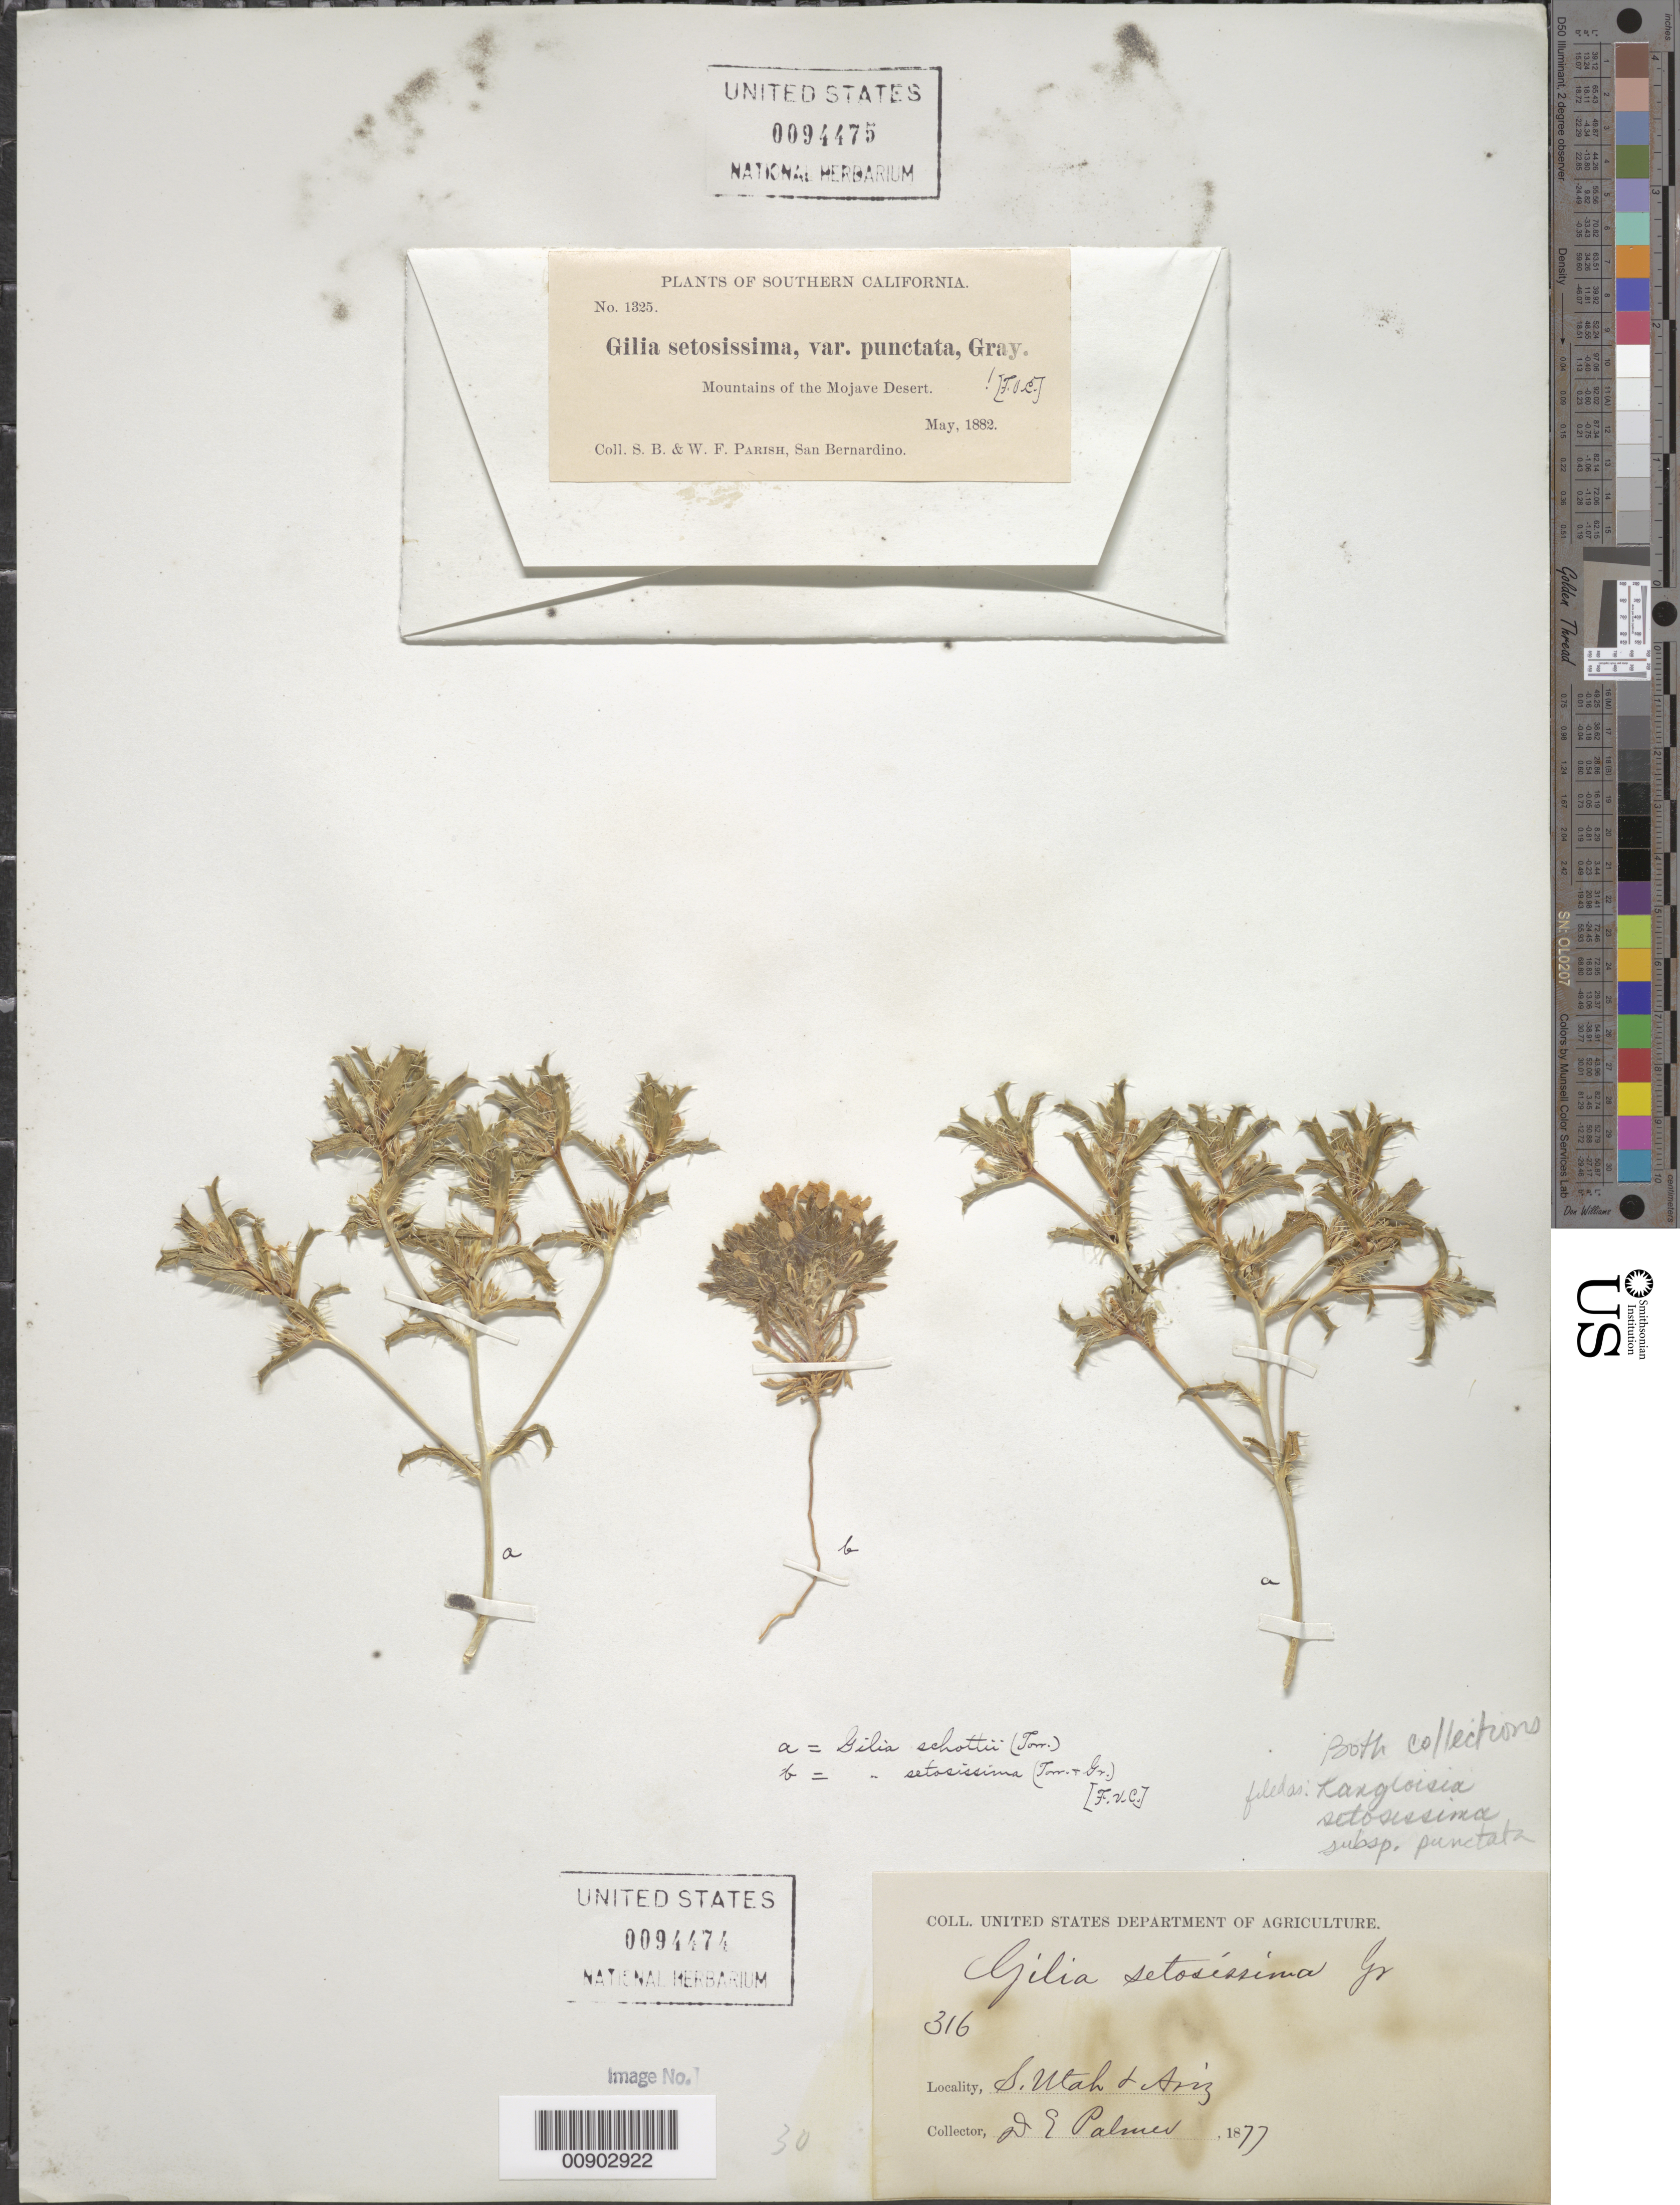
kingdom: Plantae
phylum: Tracheophyta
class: Magnoliopsida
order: Ericales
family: Polemoniaceae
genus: Langloisia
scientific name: Langloisia setosissima subsp. punctata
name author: (A. Gray ex Coville) Timbrook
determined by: Strong, Mark T., (BOT), Smithsonian Institution - National Museum of Natural History (UNITED STATES)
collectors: E. Palmer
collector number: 316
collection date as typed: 1877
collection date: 1877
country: United States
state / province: Arizona / Utah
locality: S Utah & Arizona.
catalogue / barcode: US 94474